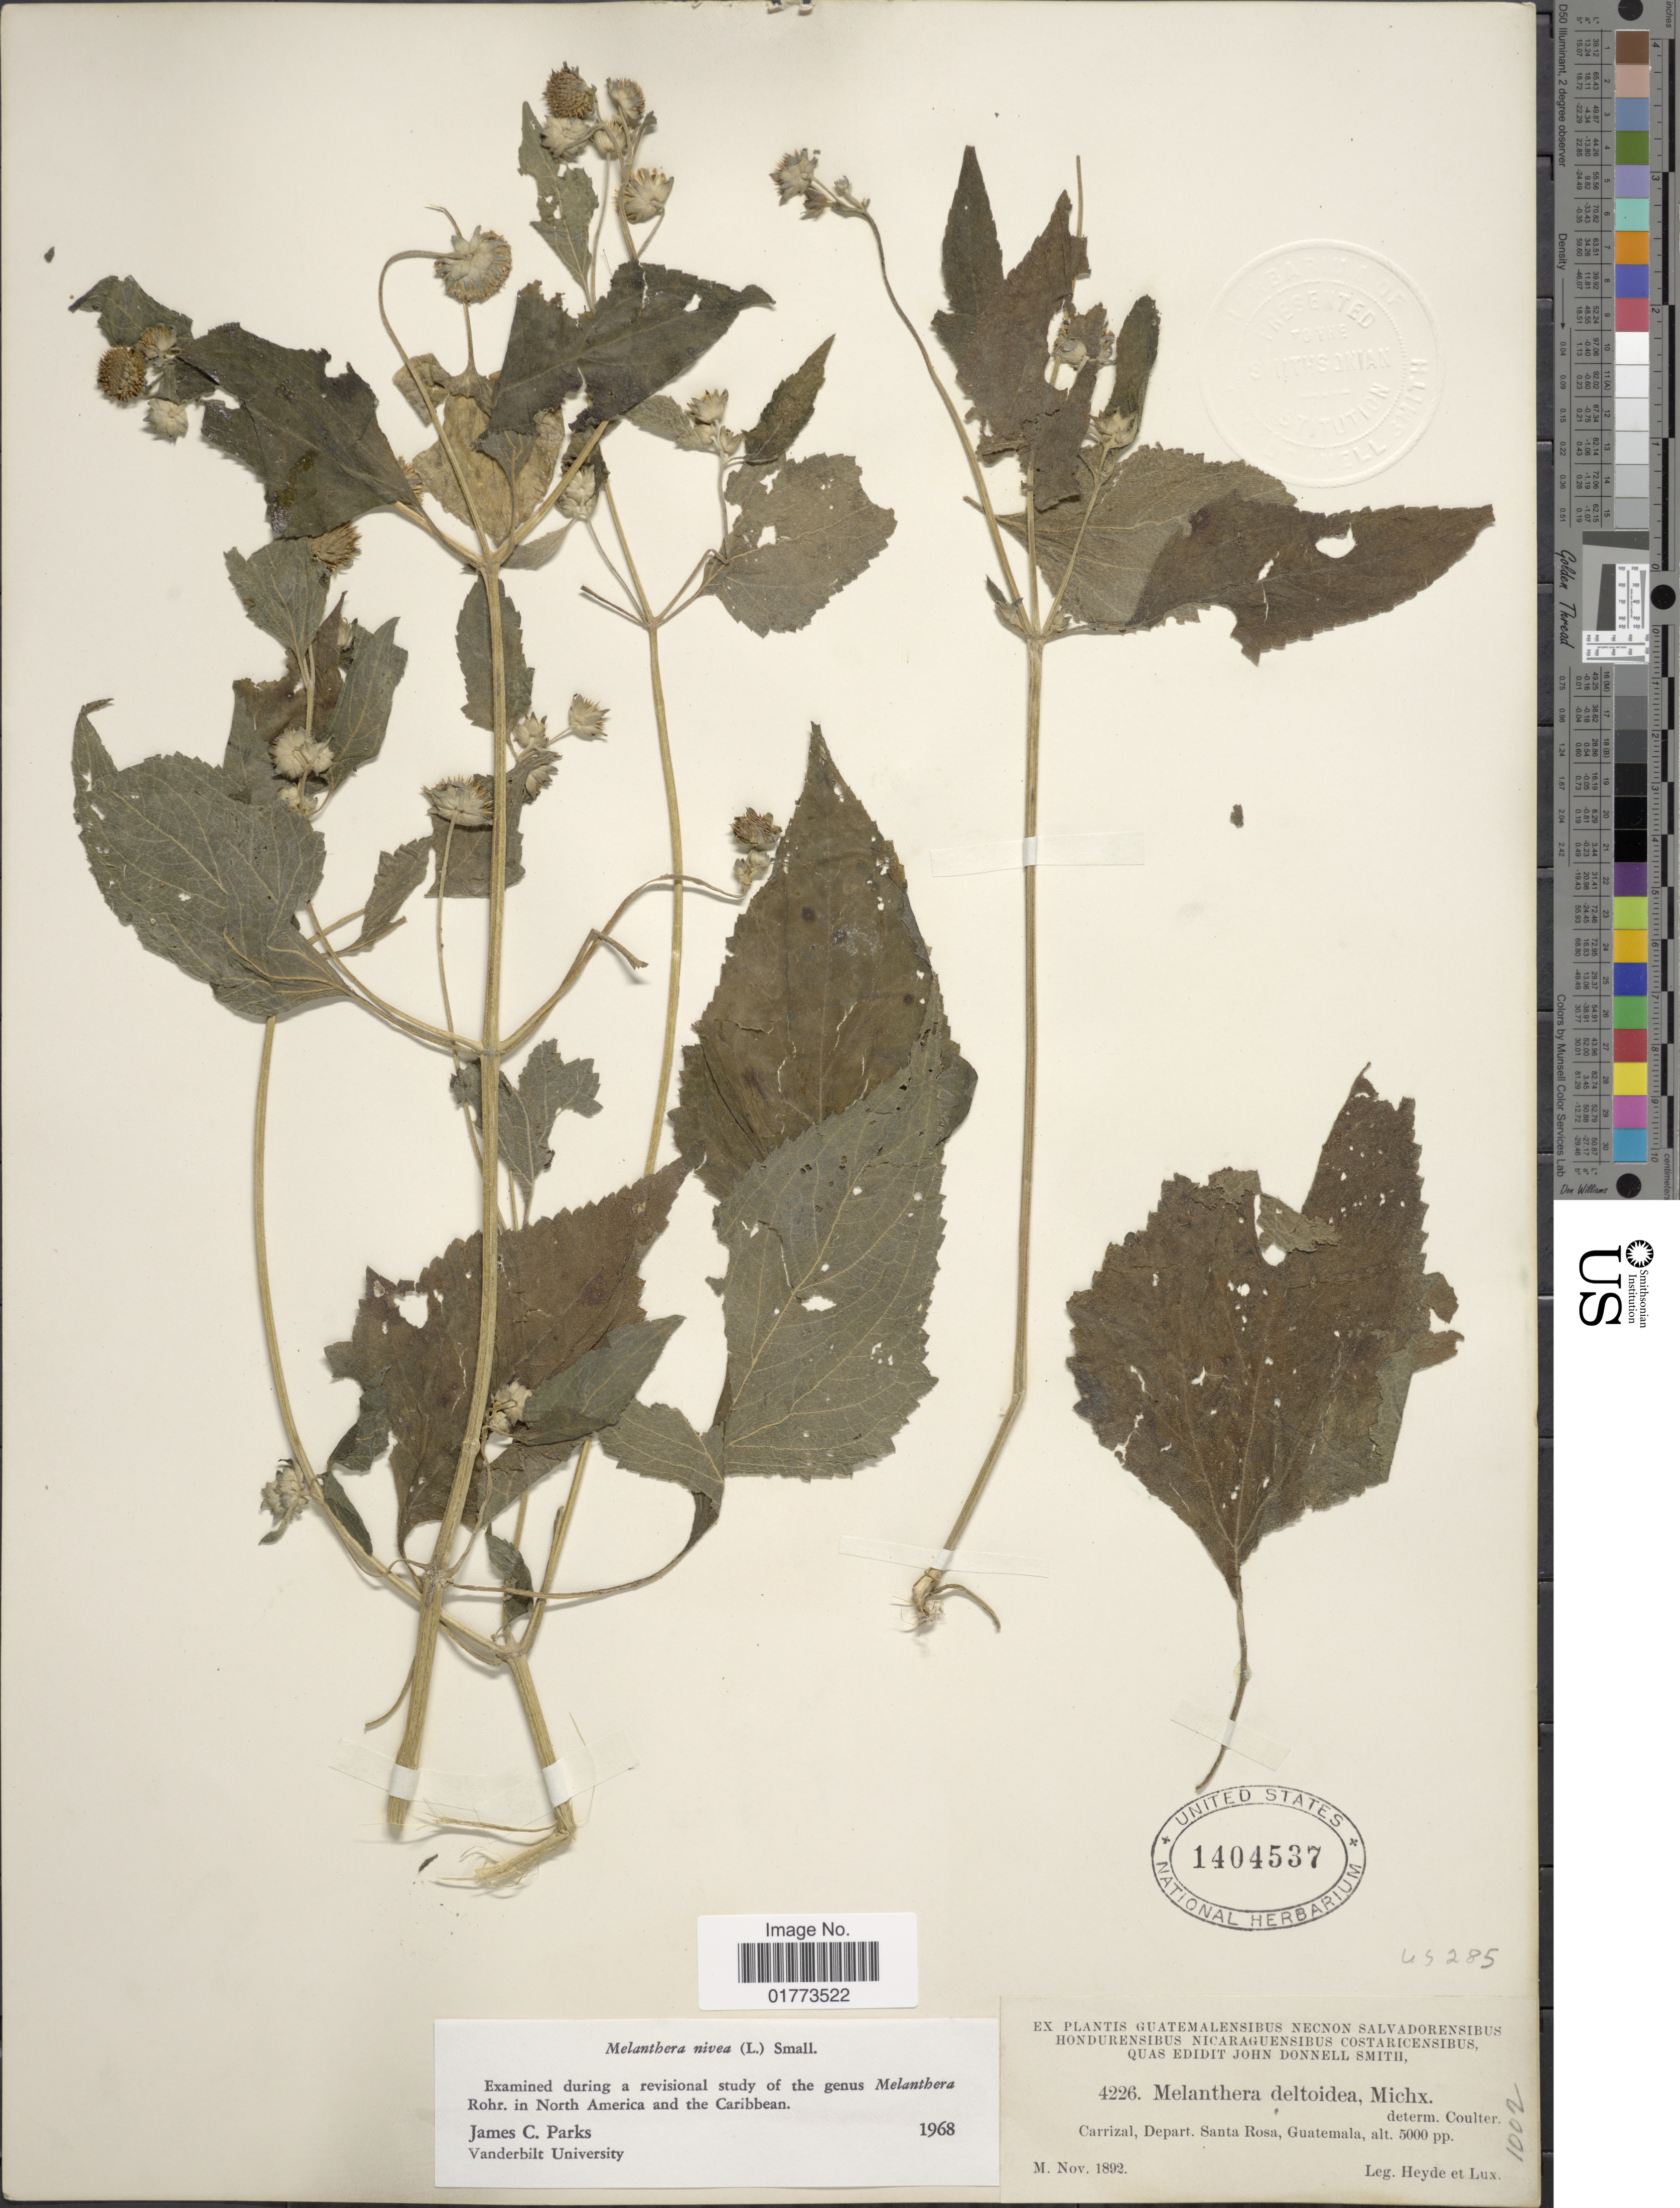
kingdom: Plantae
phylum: Tracheophyta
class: Magnoliopsida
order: Asterales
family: Asteraceae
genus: Melanthera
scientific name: Melanthera nivea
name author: (L.) Small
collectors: Heyde & Lux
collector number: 4226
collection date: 1892-11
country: Guatemala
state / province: Santa Rosa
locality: Carrizal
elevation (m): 1524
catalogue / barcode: US 1404537